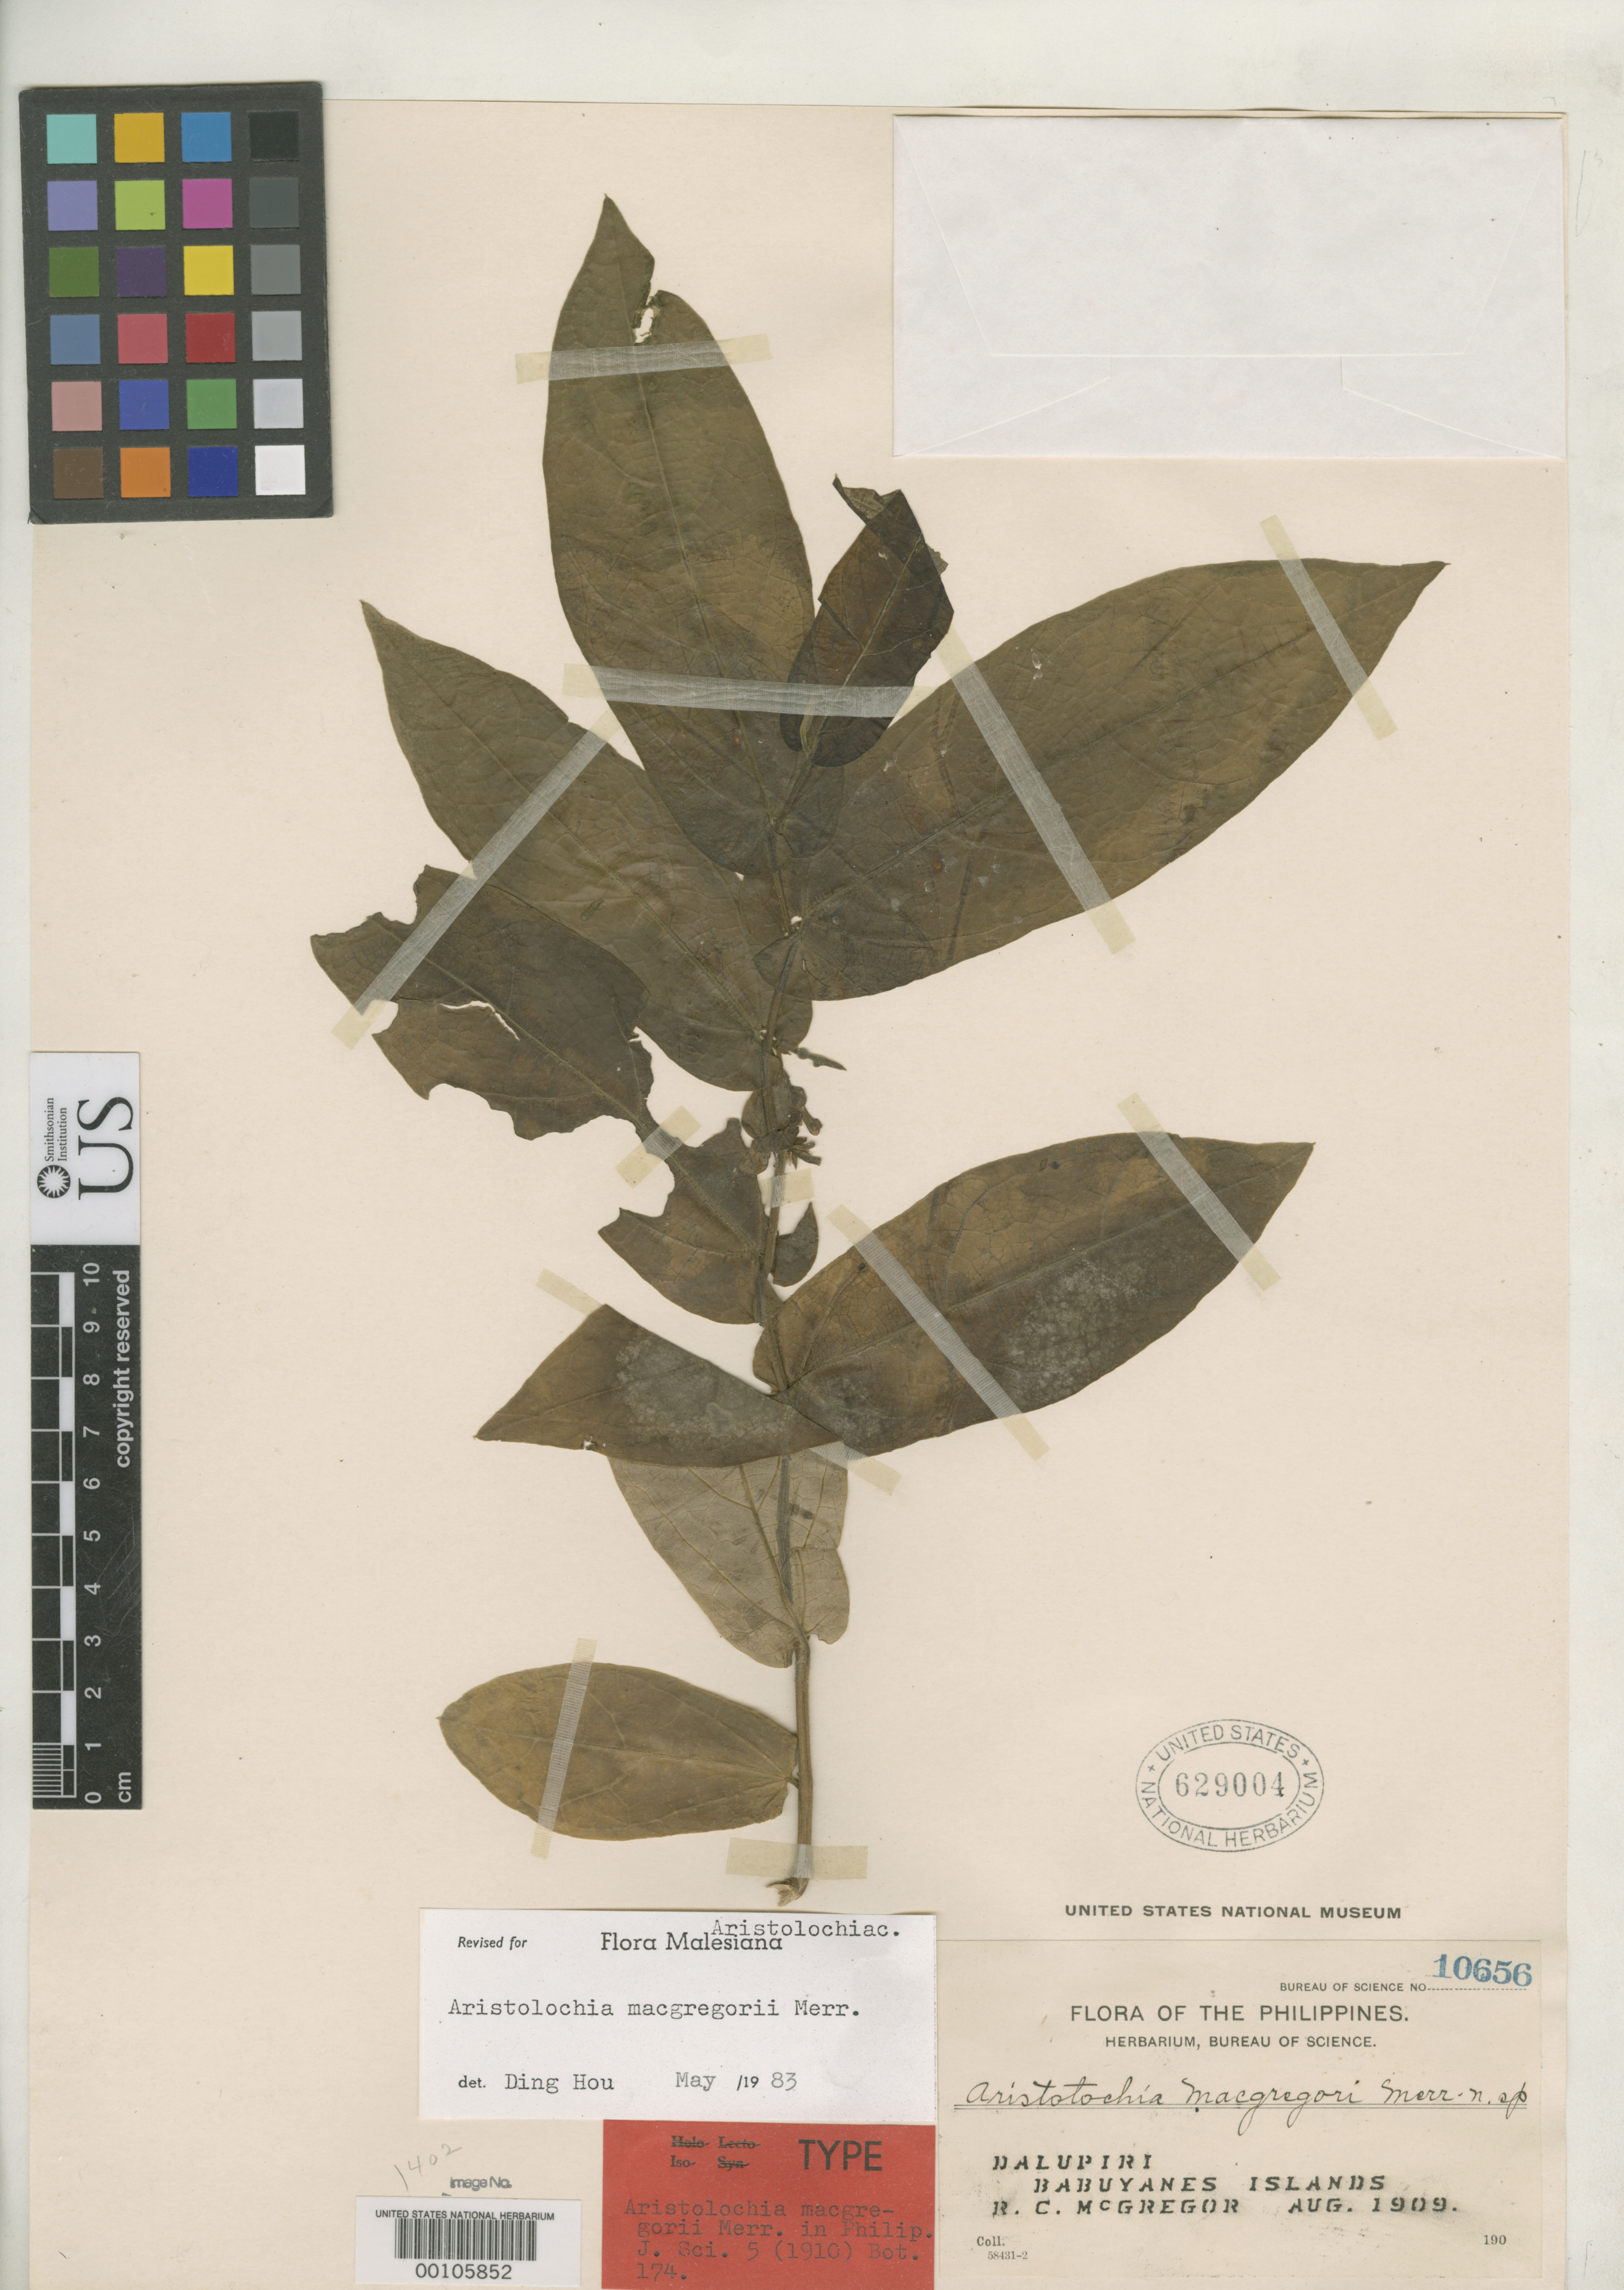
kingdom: Plantae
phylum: Tracheophyta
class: Magnoliopsida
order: Piperales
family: Aristolochiaceae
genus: Aristolochia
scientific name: Aristolochia macgregorii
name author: Merr.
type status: Isotype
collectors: R. C. McGregor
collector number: Bur. Sci. 10656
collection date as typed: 20 Aug 1909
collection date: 1909-08-20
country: Philippines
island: Babuyan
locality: Dalupiri.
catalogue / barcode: US 629004